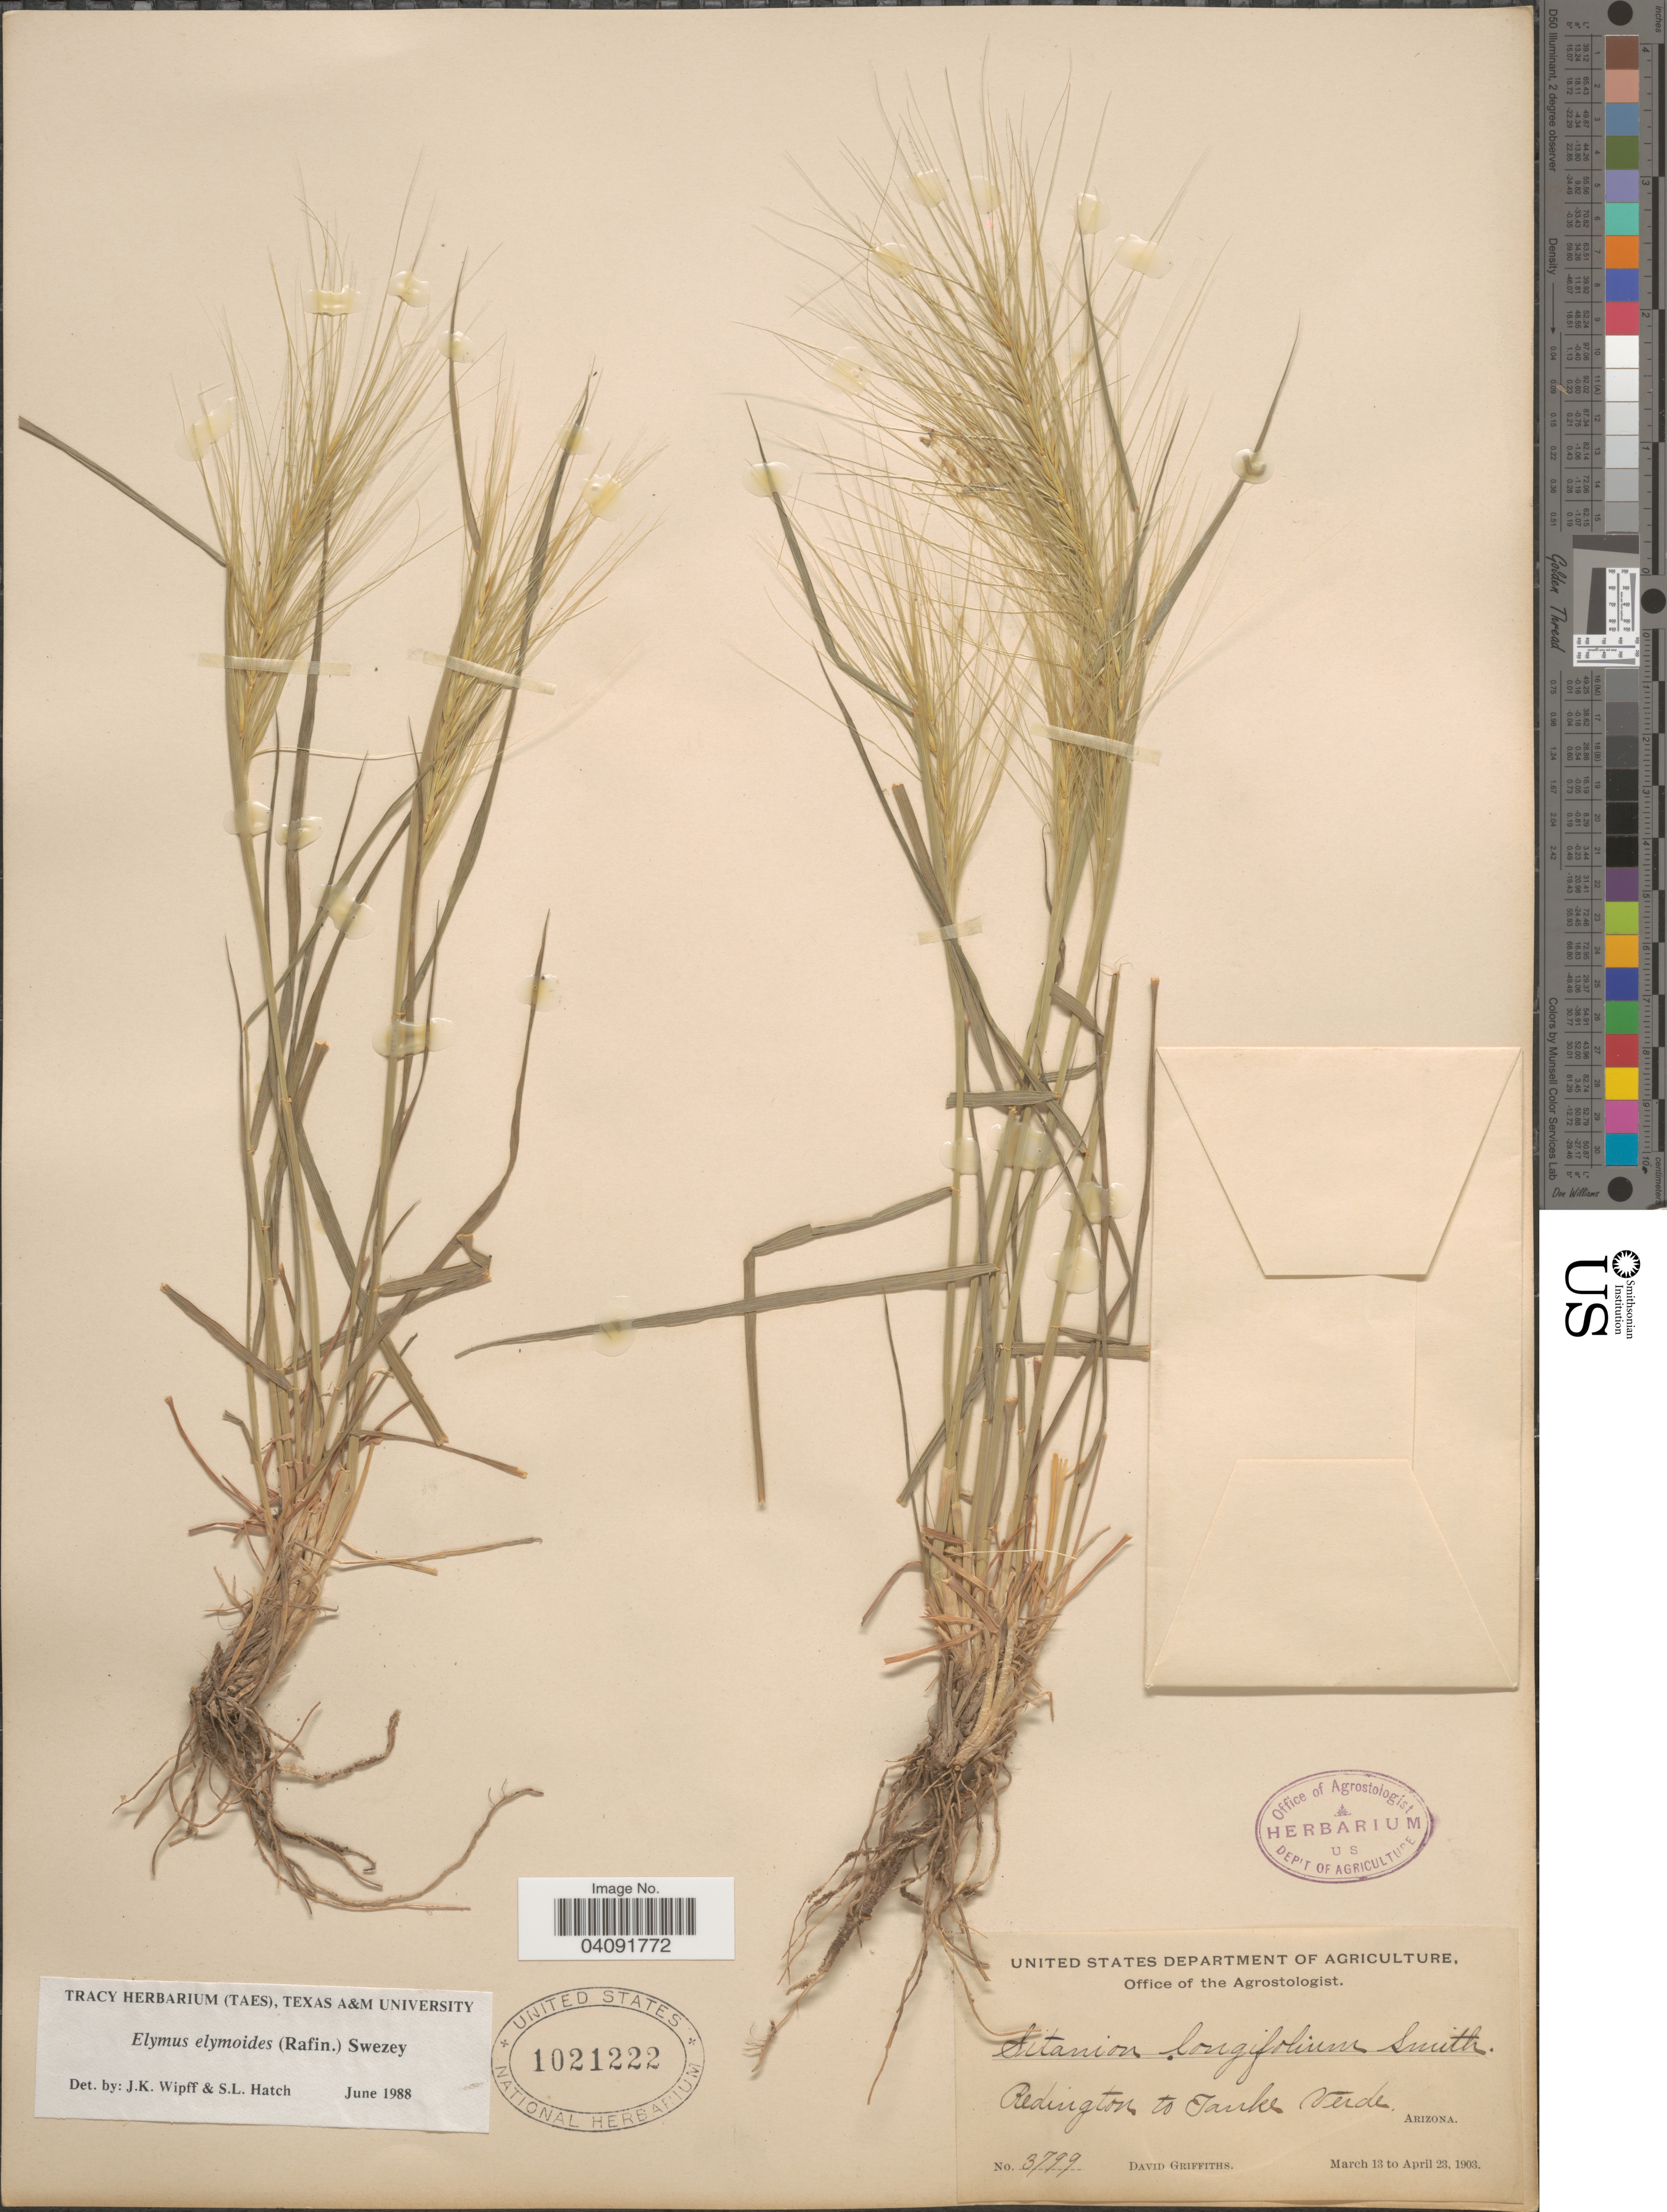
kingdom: Plantae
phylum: Tracheophyta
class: Liliopsida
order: Poales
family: Poaceae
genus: Elymus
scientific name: Elymus elymoides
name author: (Raf.) Swezey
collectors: D. Griffiths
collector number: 3799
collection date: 1903-03-13/1903-04-23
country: United States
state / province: Arizona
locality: Redington to Tanke Verde.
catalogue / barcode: US 1021222